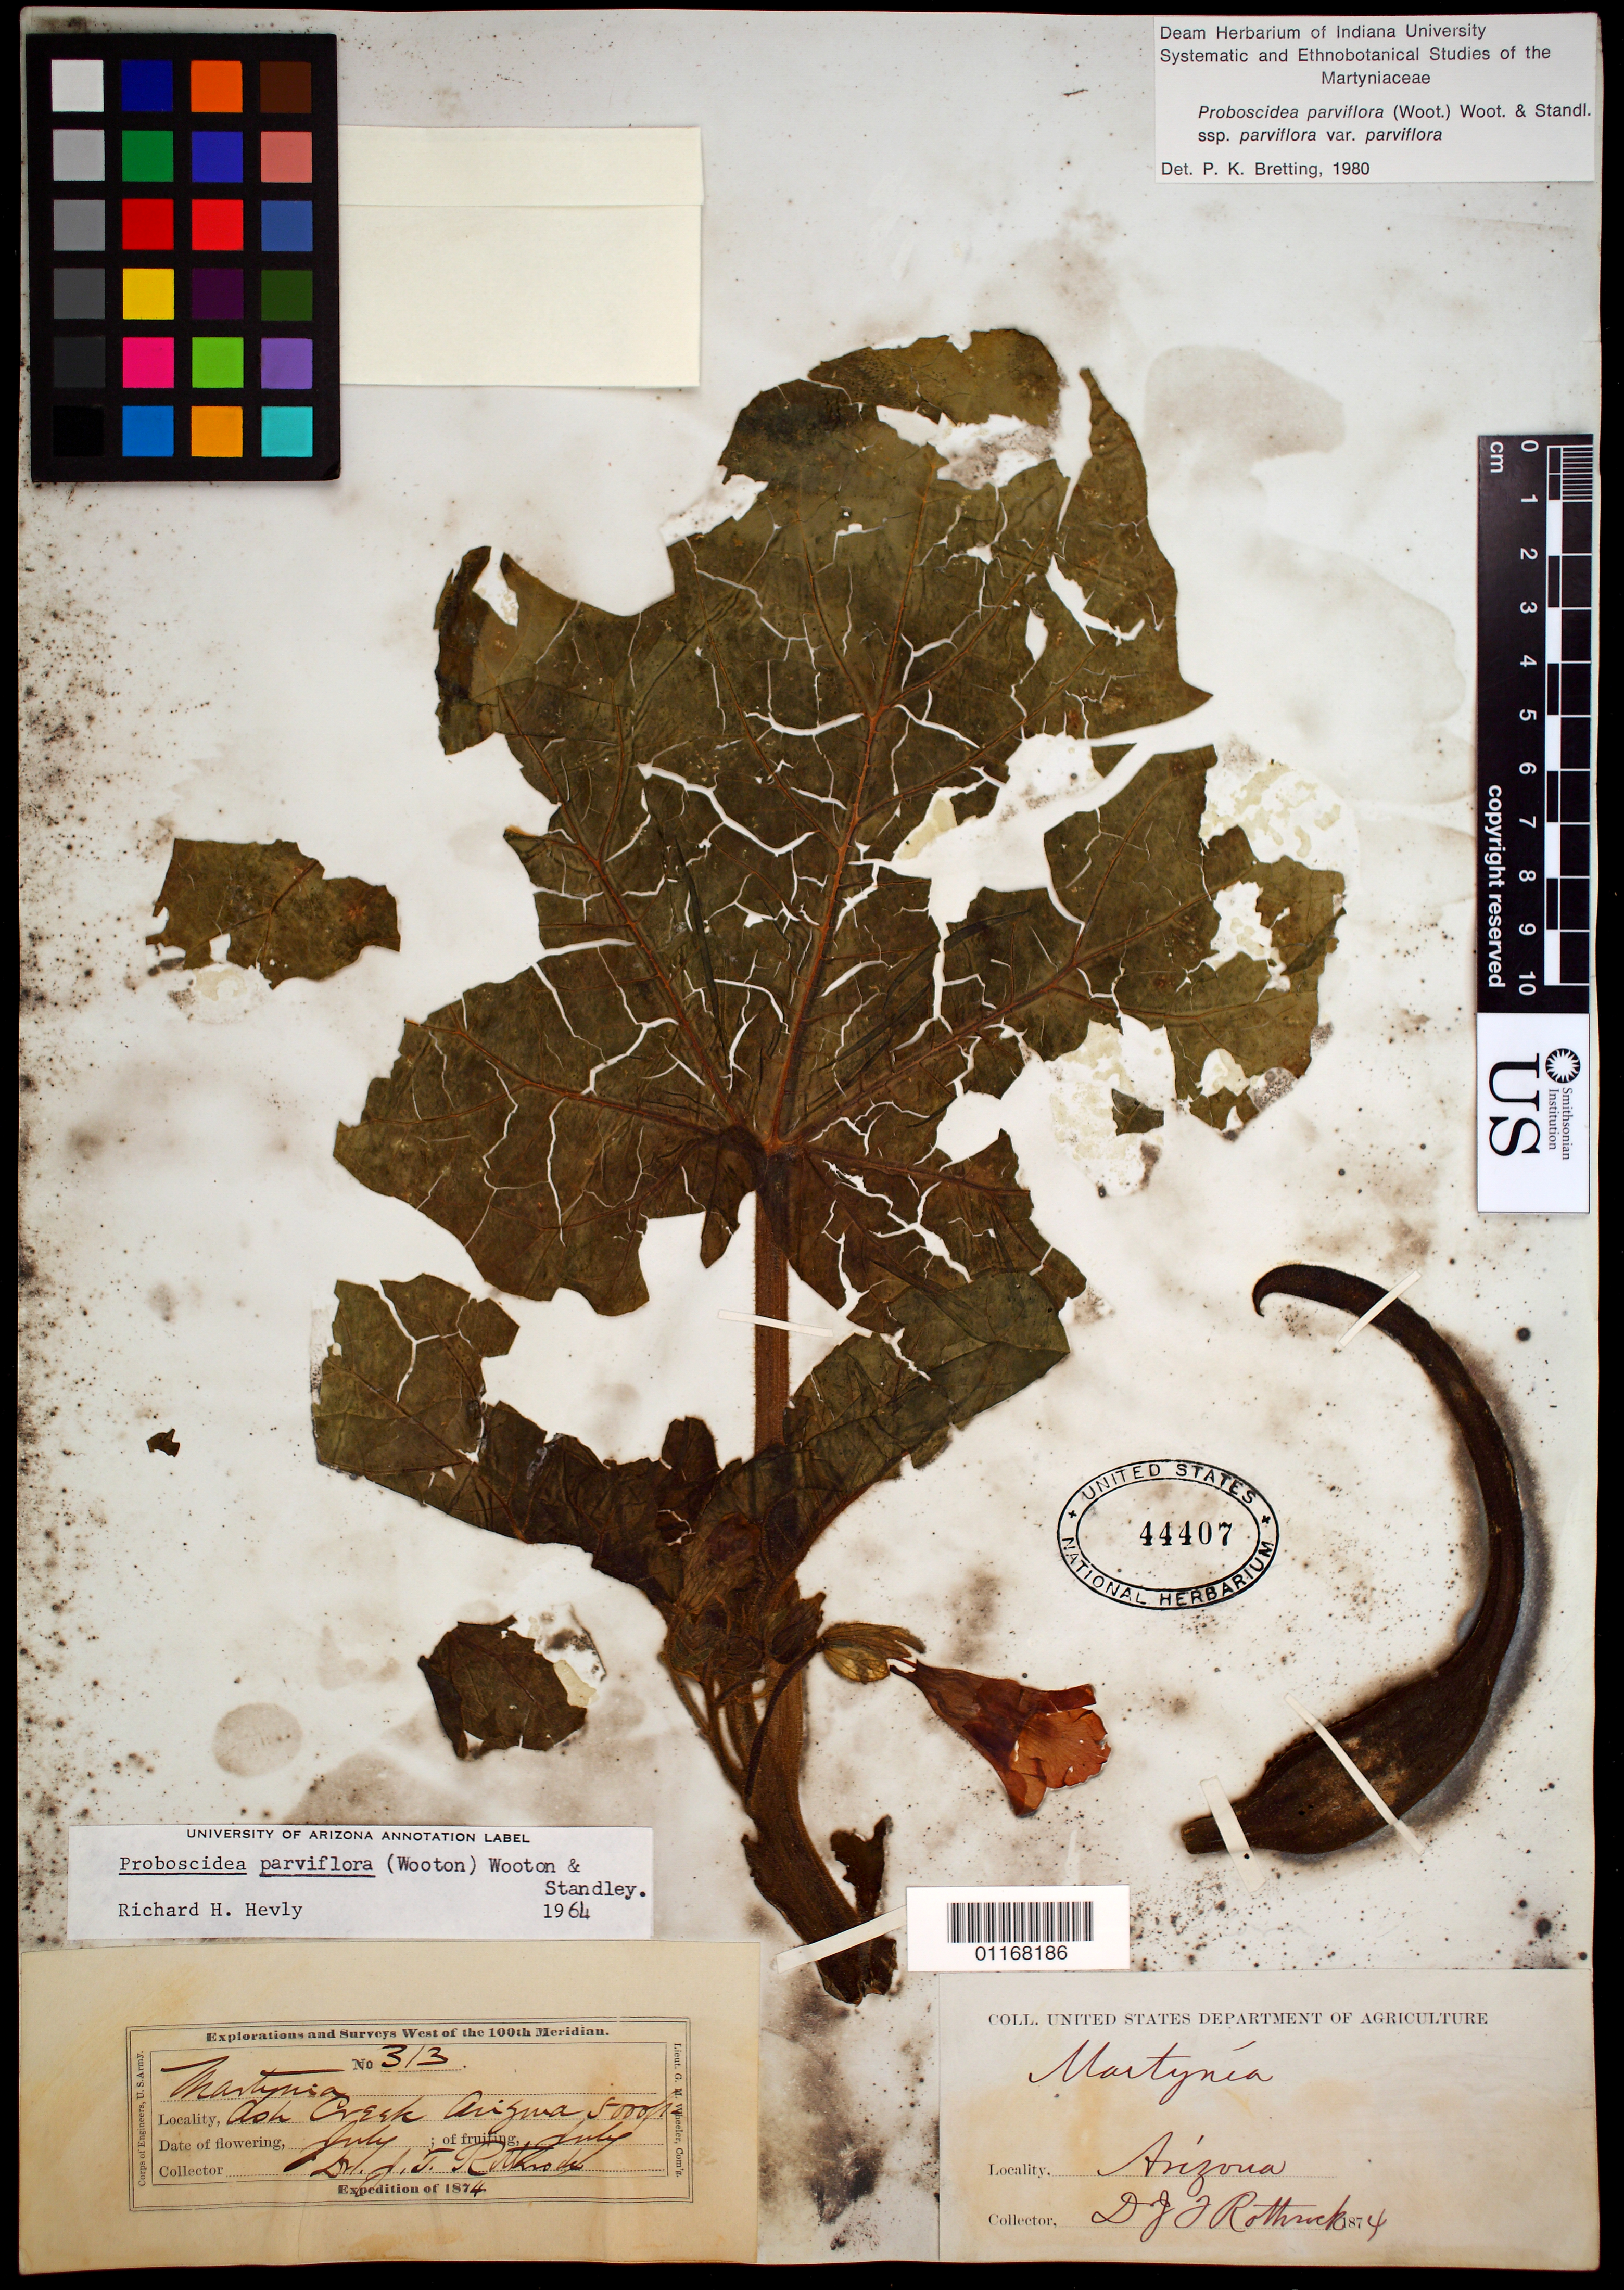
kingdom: Plantae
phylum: Tracheophyta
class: Magnoliopsida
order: Lamiales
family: Martyniaceae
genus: Proboscidea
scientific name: Proboscidea parviflora var. parviflora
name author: Wooton & Standl.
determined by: Bretting, Peter K.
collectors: J. T. Rothrock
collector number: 313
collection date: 1874-07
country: United States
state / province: Arizona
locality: Ash Creek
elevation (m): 1524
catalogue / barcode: US 44407